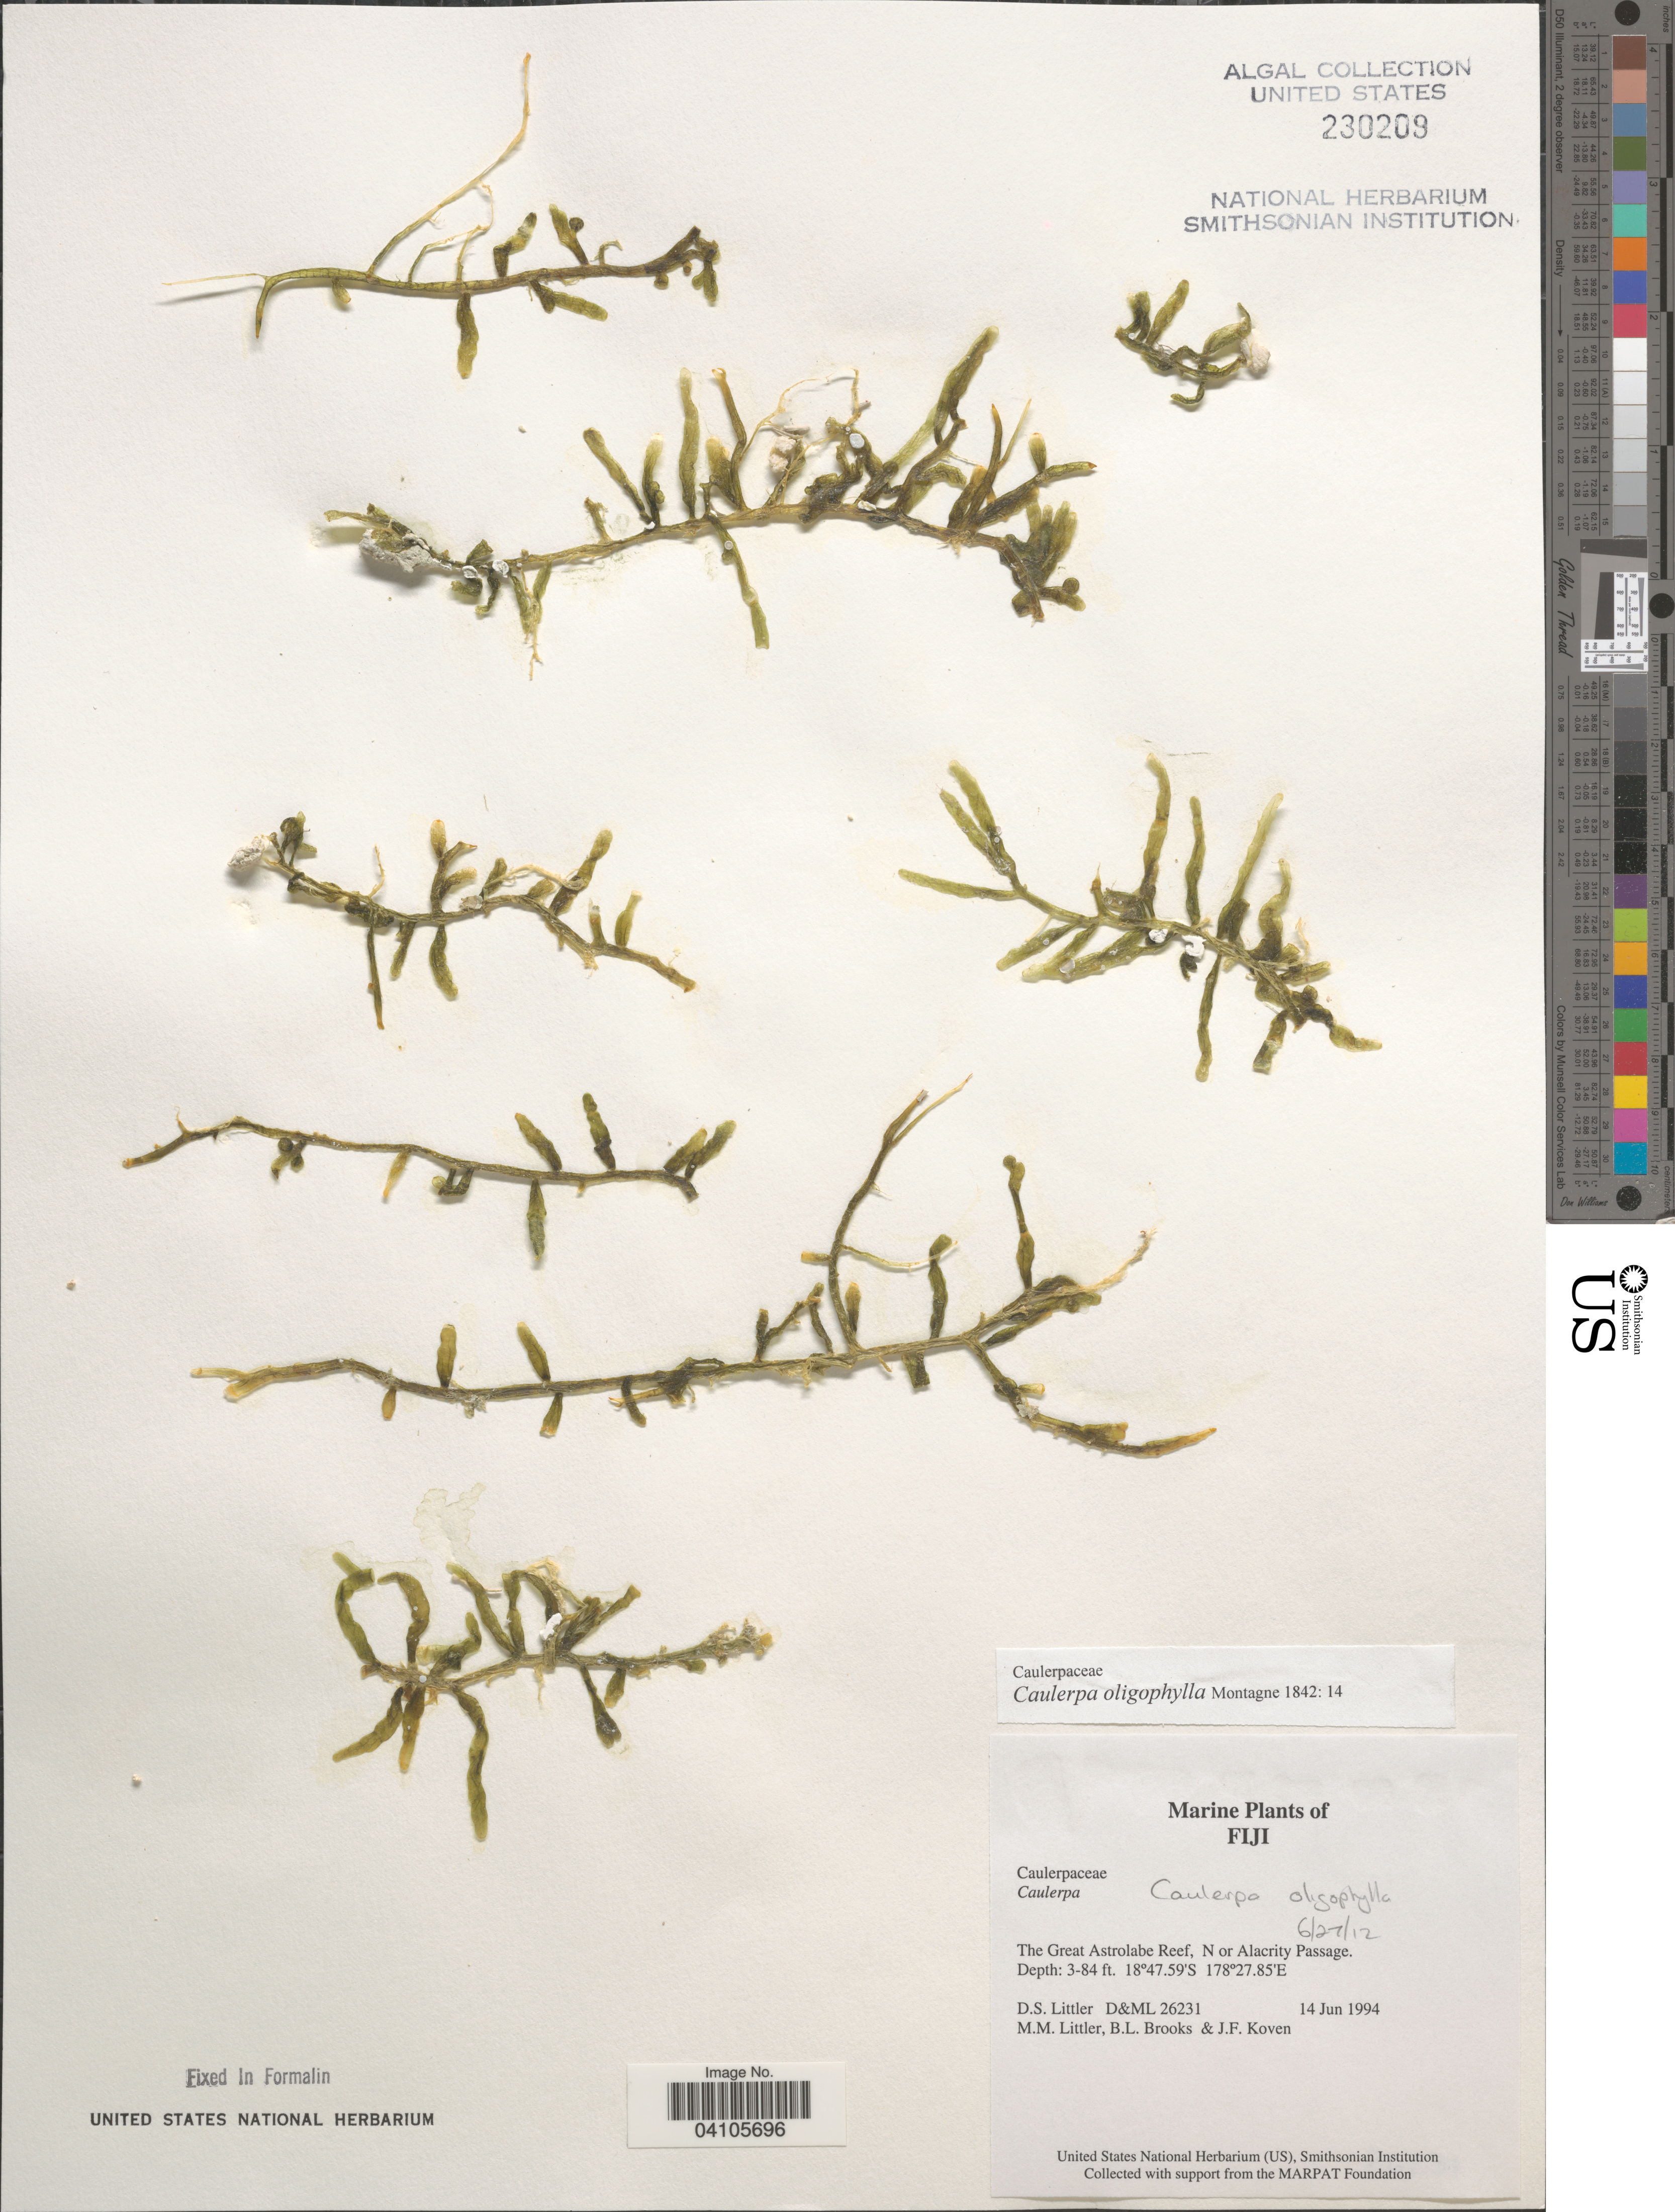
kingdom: Plantae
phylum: Chlorophyta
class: Ulvophyceae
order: Bryopsidales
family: Caulerpaceae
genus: Caulerpa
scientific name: Caulerpa oligophylla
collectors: D. S. Littler, B. Brooks & J. Koven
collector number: D&ML 26231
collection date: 1994-06-14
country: Fiji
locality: The Great Astrolabe Reef. N or Alacrity Passage.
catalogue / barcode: US 230209